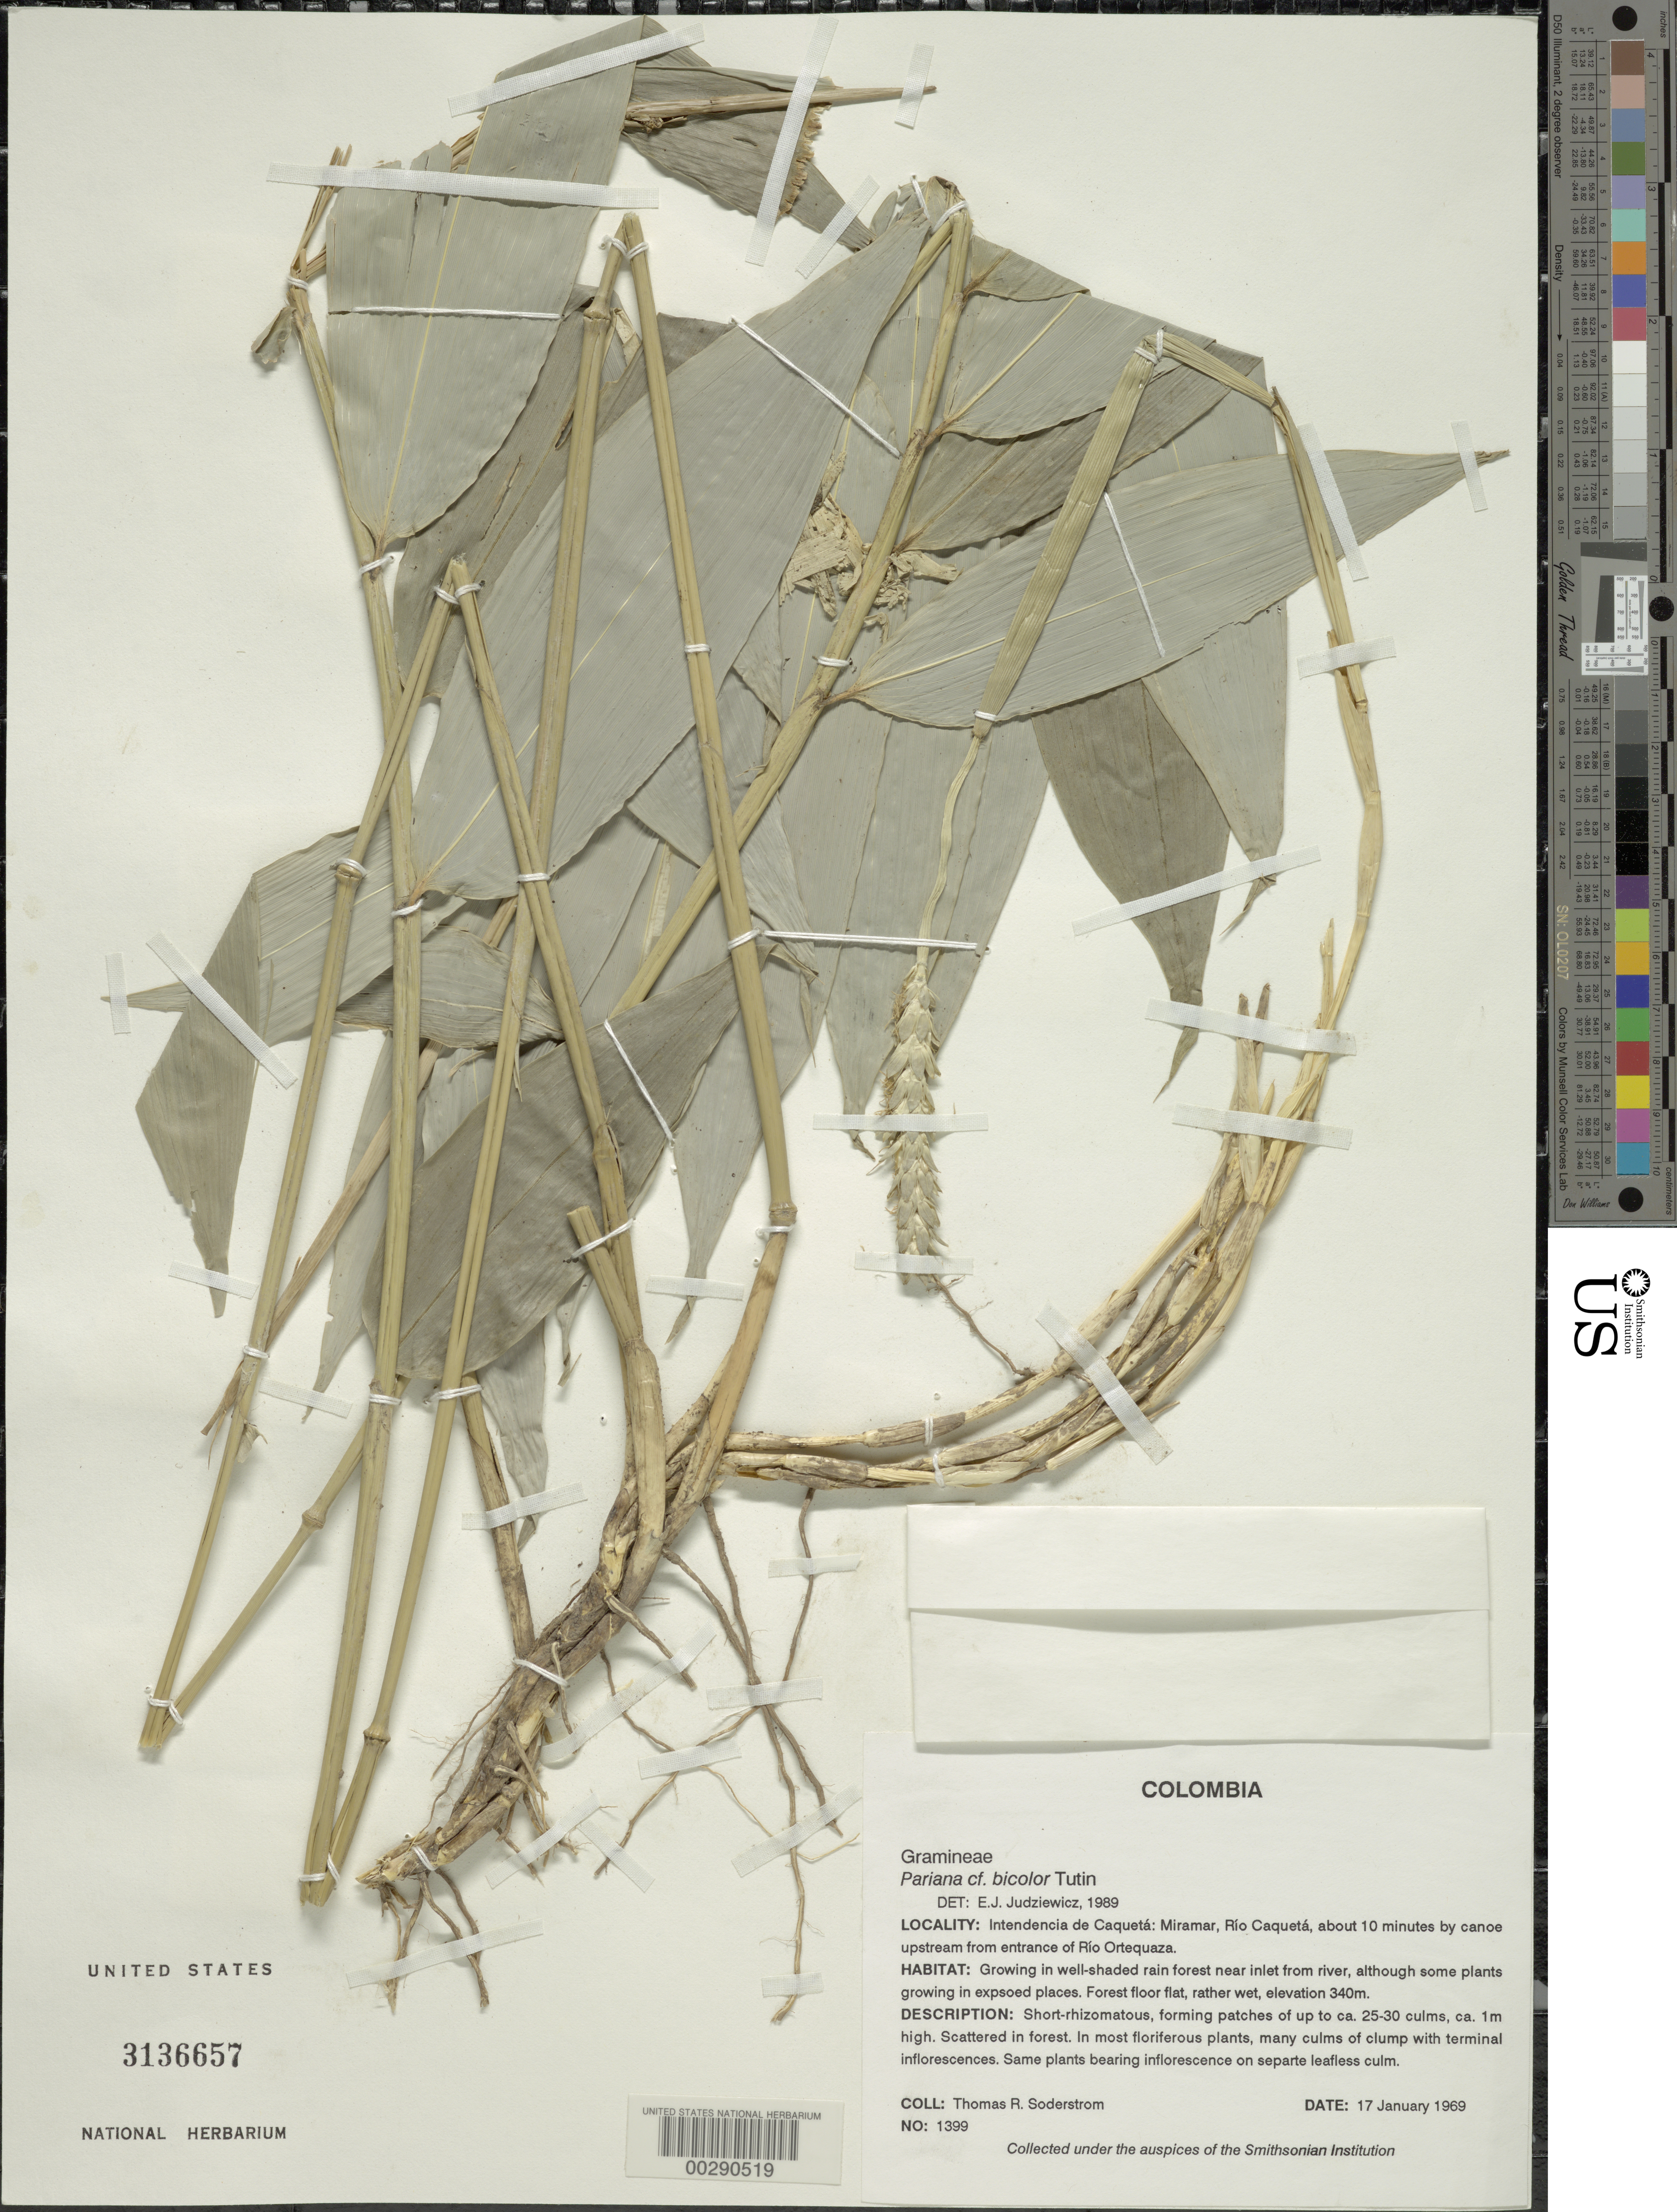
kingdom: Plantae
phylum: Tracheophyta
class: Liliopsida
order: Poales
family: Poaceae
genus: Pariana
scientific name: Pariana bicolor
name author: Tutin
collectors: T. R. Soderstrom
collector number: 1399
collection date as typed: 17 Jan 1969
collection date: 1969-01-17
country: Colombia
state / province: Caquetá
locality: Miramar, Rio Caqueta, about 10 min by Cañoe upstream from entrance of Rio Ortequaza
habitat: Well shaded rainforest near inlet from river, forest floor flat, rather wet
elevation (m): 340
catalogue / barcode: US 3136657